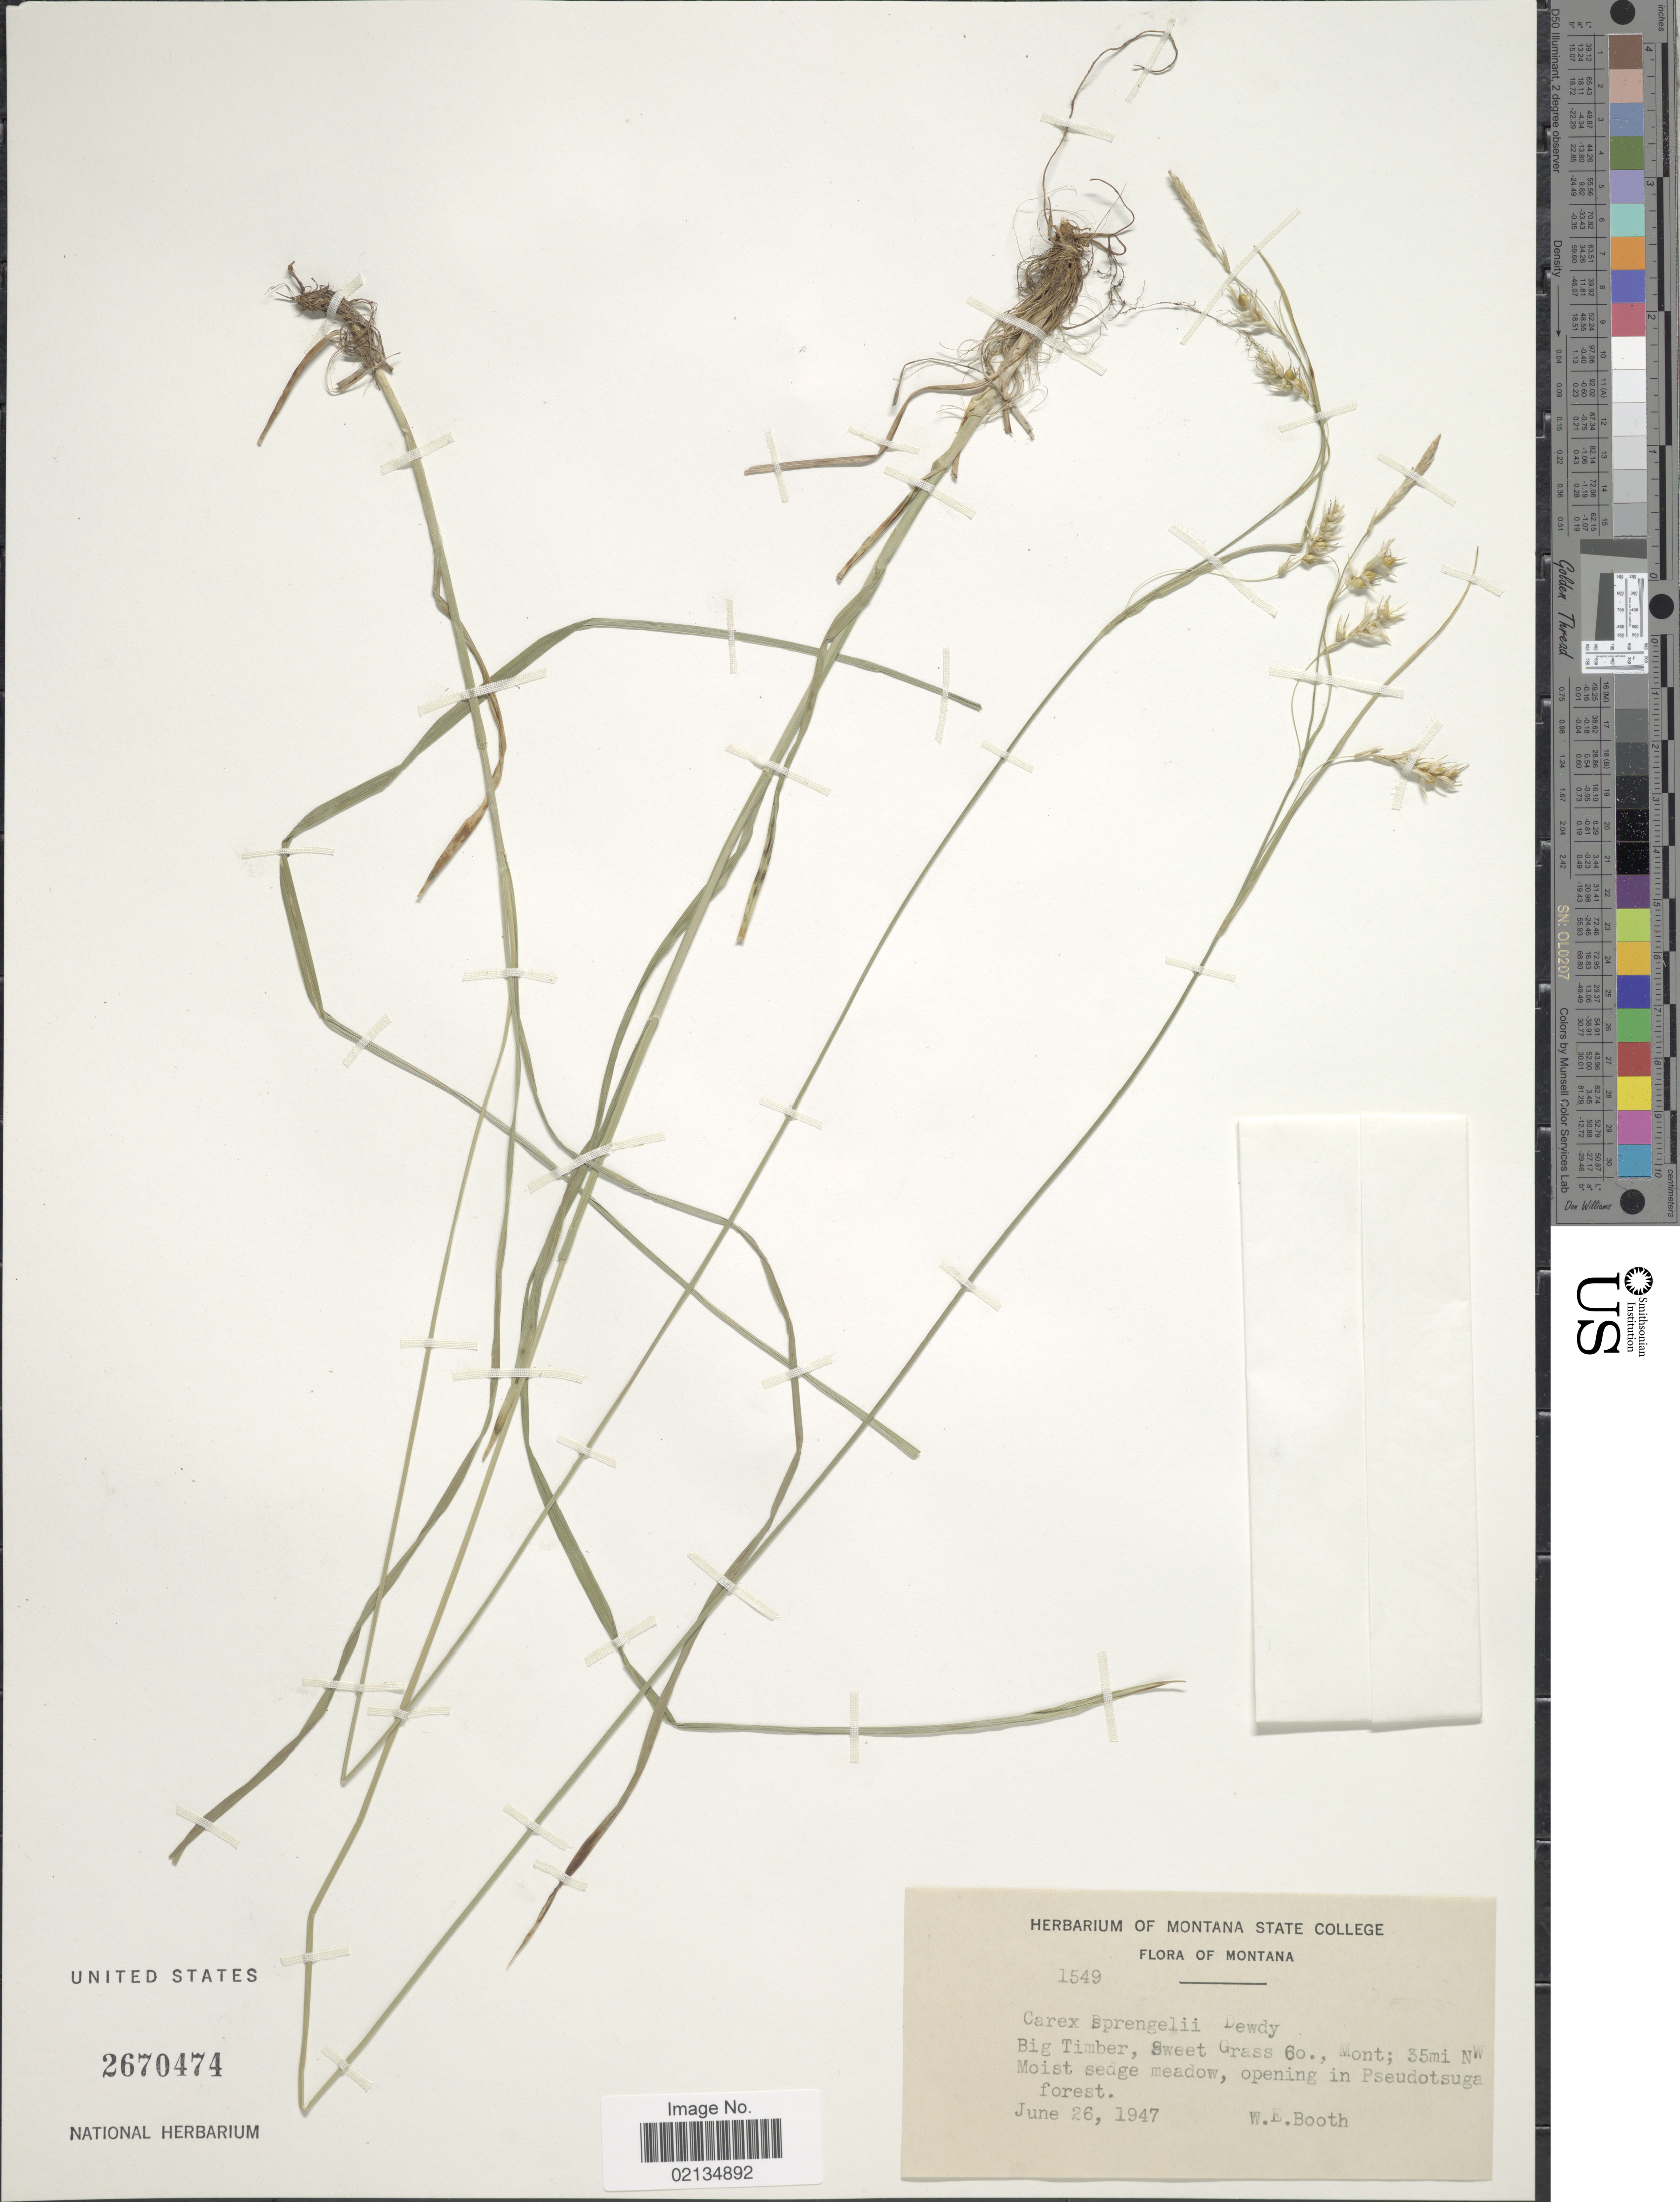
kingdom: Plantae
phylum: Tracheophyta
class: Liliopsida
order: Poales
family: Cyperaceae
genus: Carex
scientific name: Carex sprengelii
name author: Dewey ex Spreng.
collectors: W. Booth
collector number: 1549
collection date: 1947-06-26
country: United States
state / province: Montana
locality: Montana, Big Timber, Sweet Grass Co., Mont.; 35 mi NW Moist sedge meadow, opening in Pseudotsuga forest.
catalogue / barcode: US 2670474